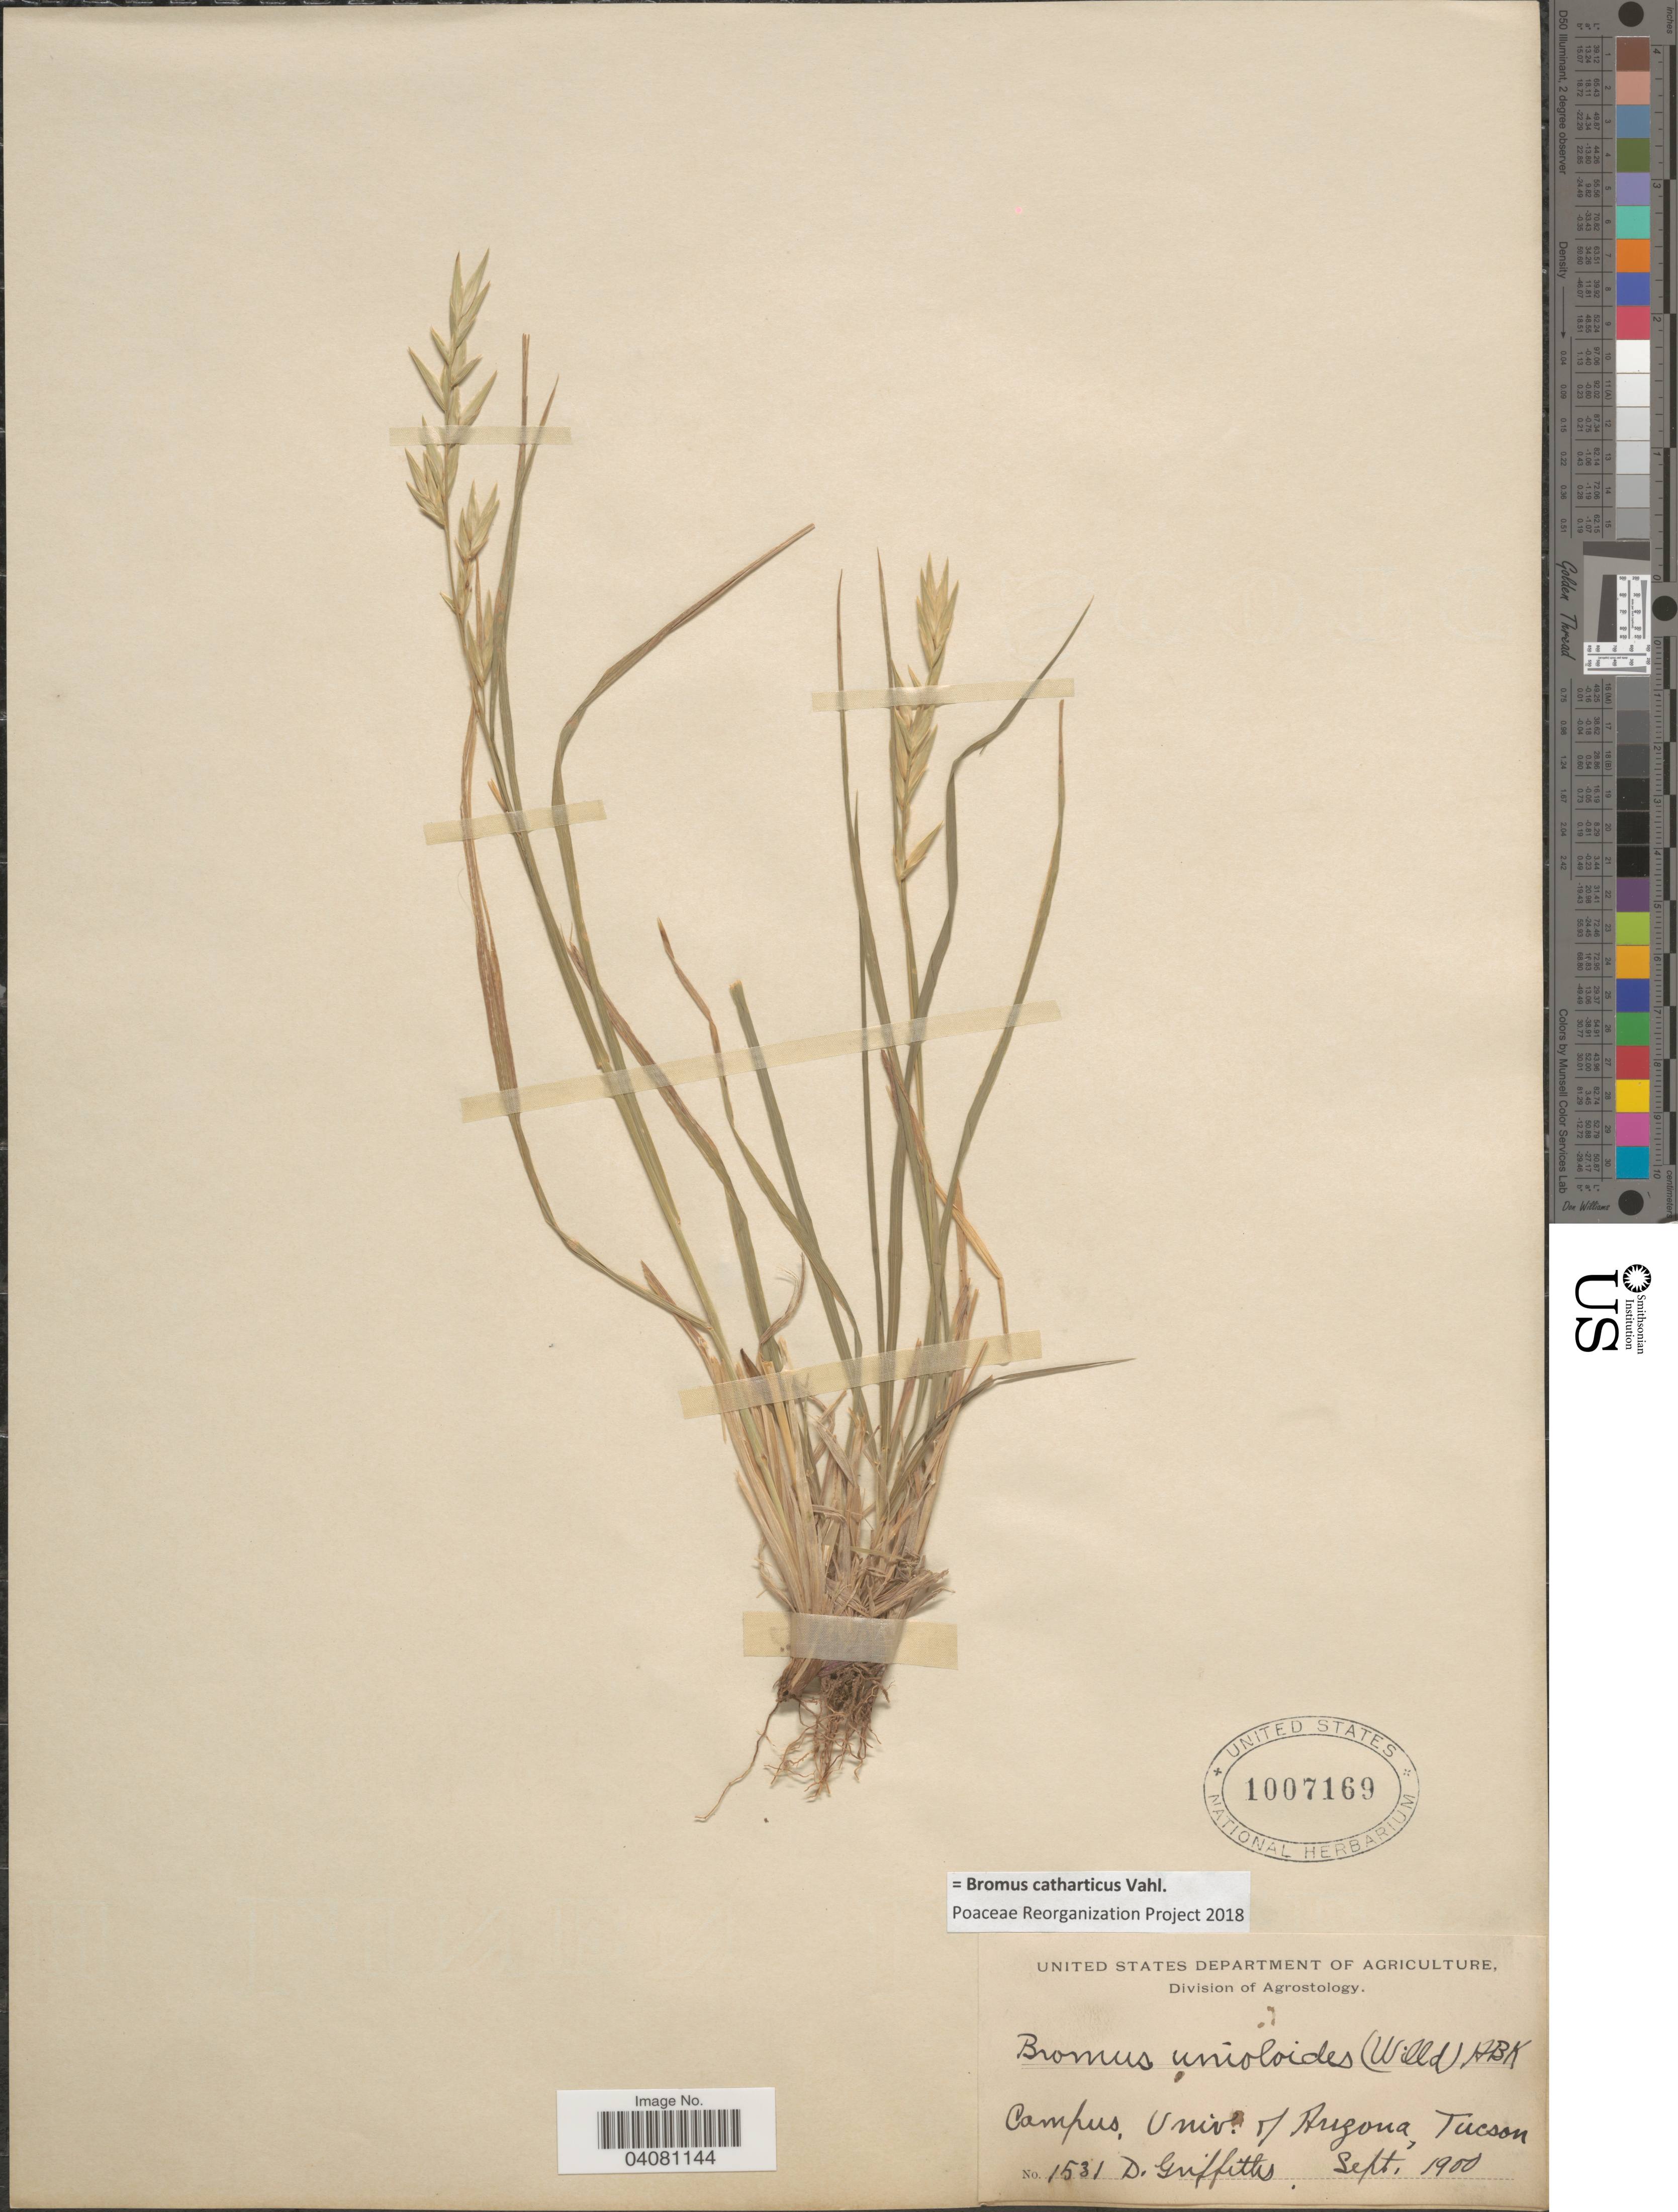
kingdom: Plantae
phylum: Tracheophyta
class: Liliopsida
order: Poales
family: Poaceae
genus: Bromus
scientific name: Bromus catharticus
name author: Vahl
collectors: D. Griffiths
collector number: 1531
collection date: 1900-09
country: United States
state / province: Arizona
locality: Campus, Univ. of Arizona, Tucson.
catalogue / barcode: US 1007169